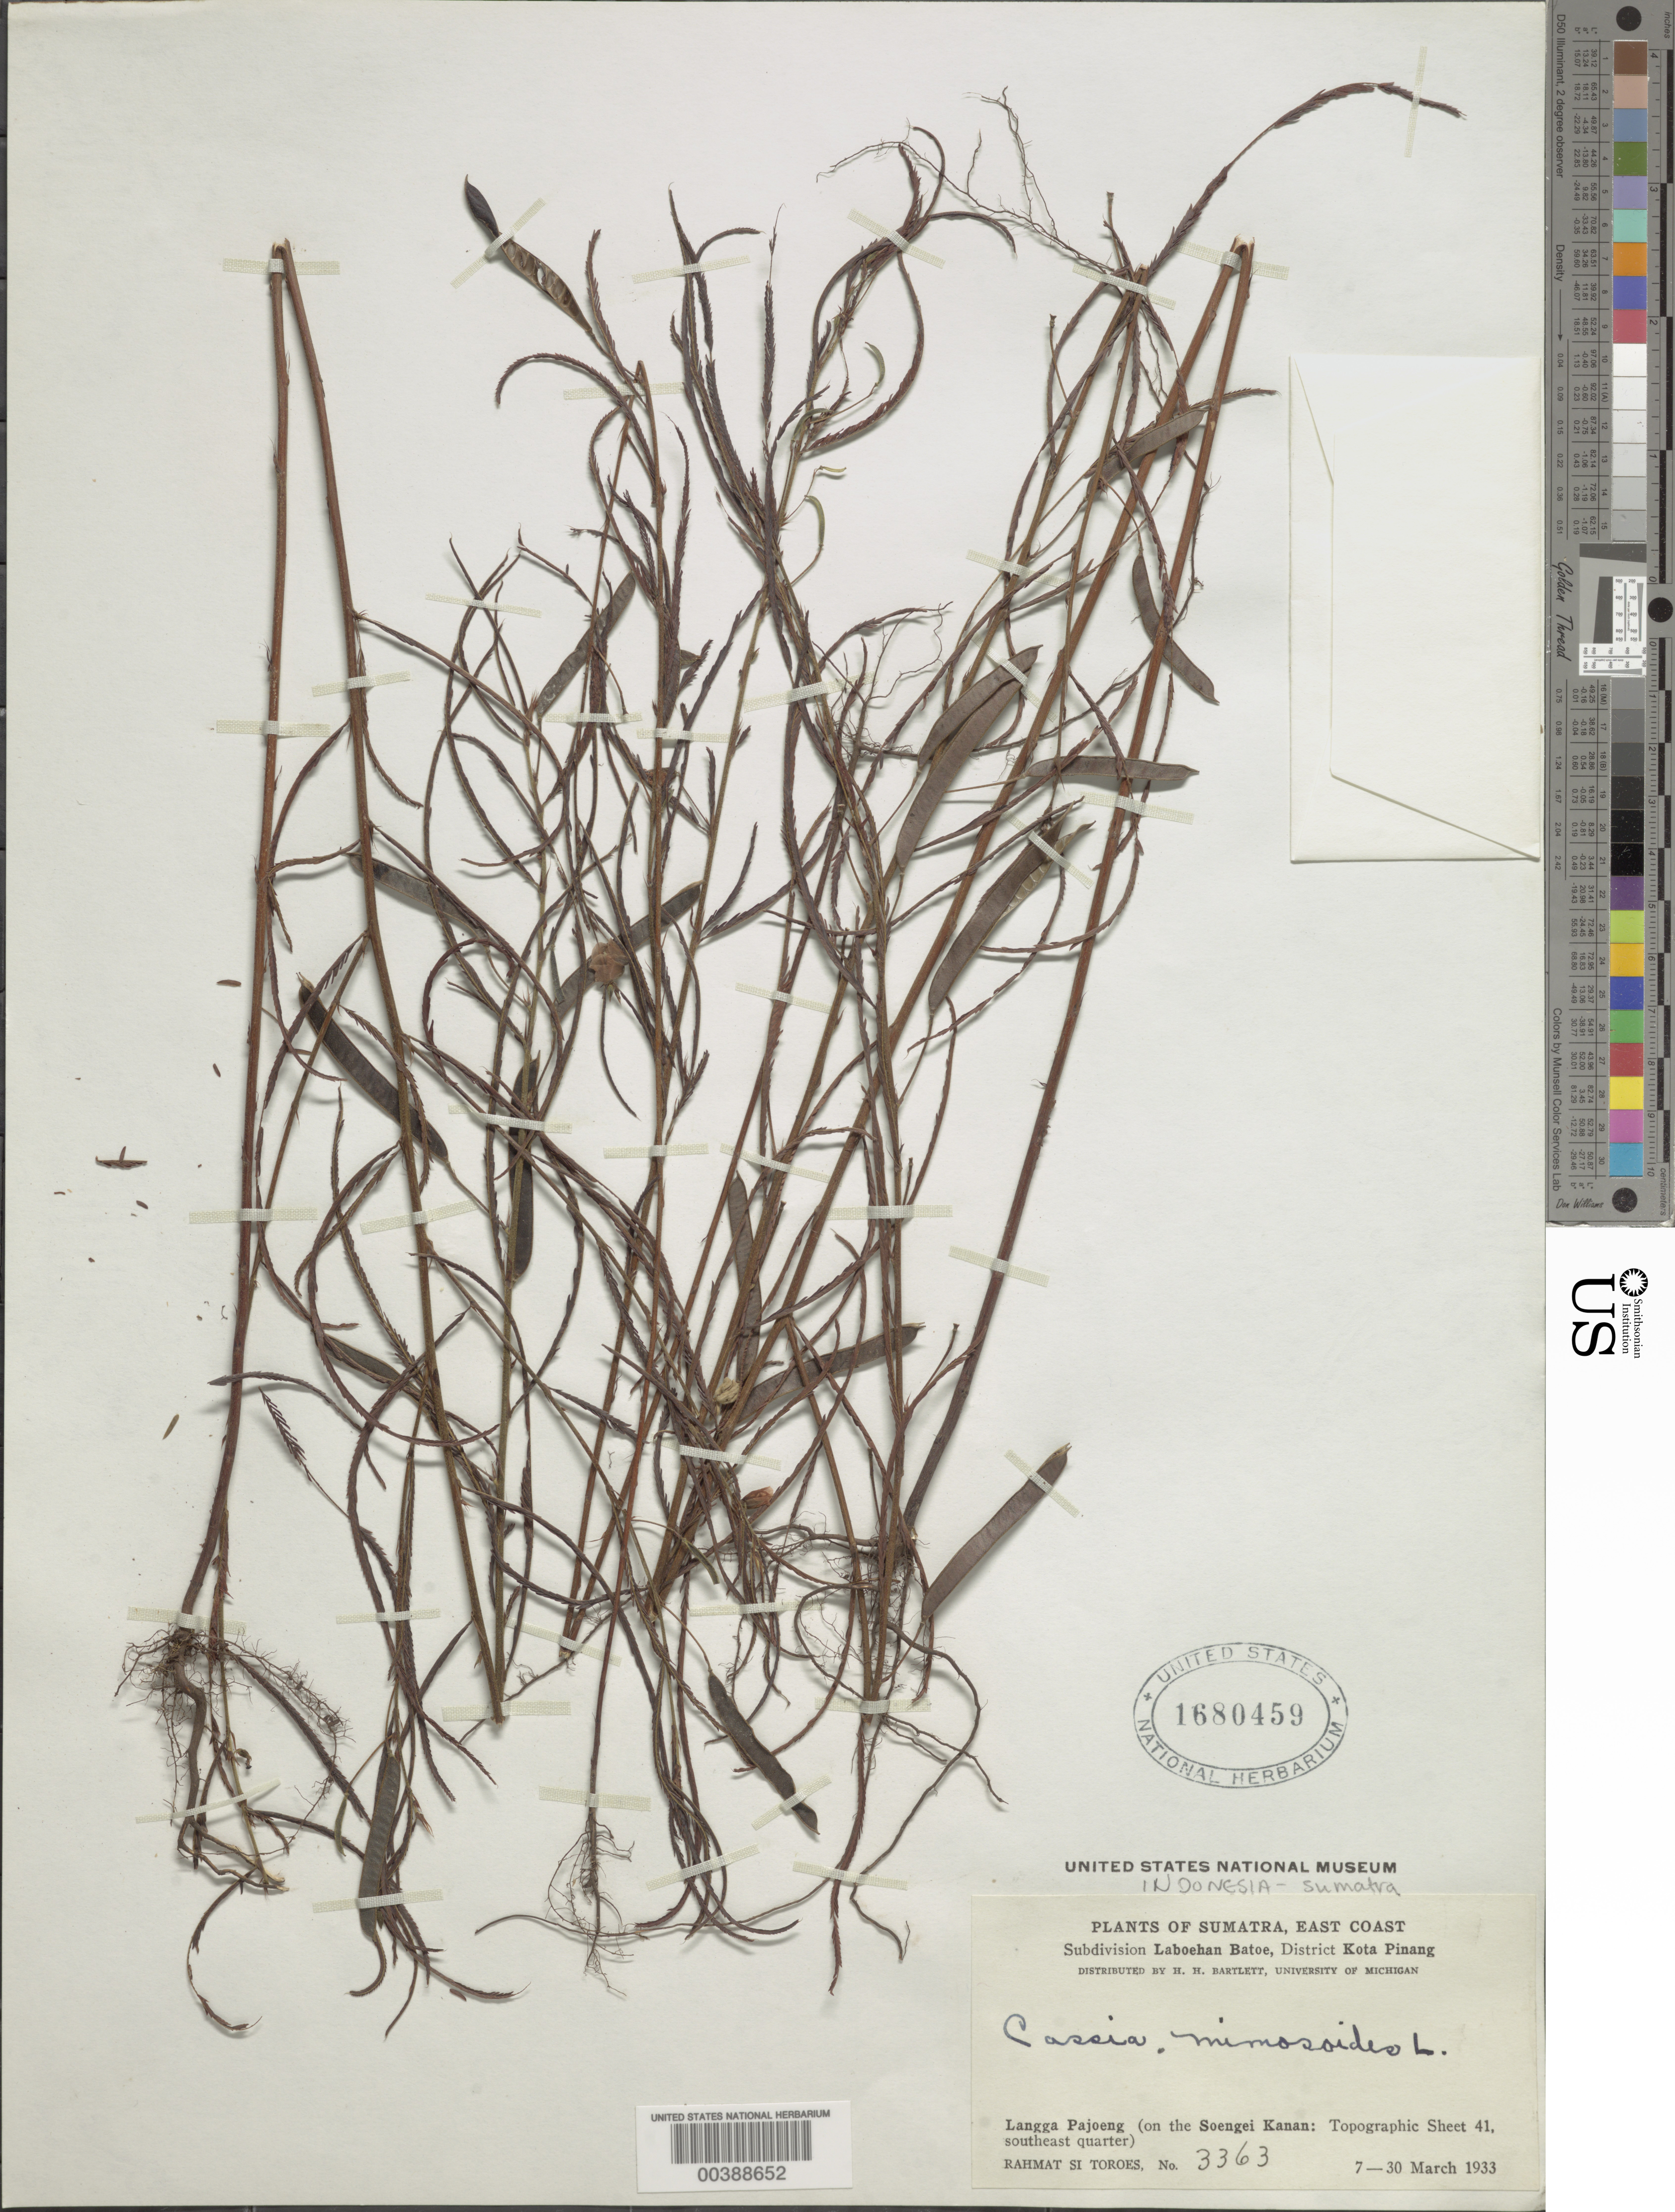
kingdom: Plantae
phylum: Tracheophyta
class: Magnoliopsida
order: Fabales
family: Fabaceae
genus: Chamaecrista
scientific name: Chamaecrista mimosoides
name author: (L.) Greene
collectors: Rahmat Si Boeea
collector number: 3363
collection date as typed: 07 Mar 1933 to 30 Mar 1933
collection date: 1933-03-07/1933-03-30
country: Indonesia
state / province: Sumatra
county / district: Sumatera Utara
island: Sumatra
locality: Langga pajoeng; subdivision laboehan batoe, dist. kota pinang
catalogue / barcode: US 1680459